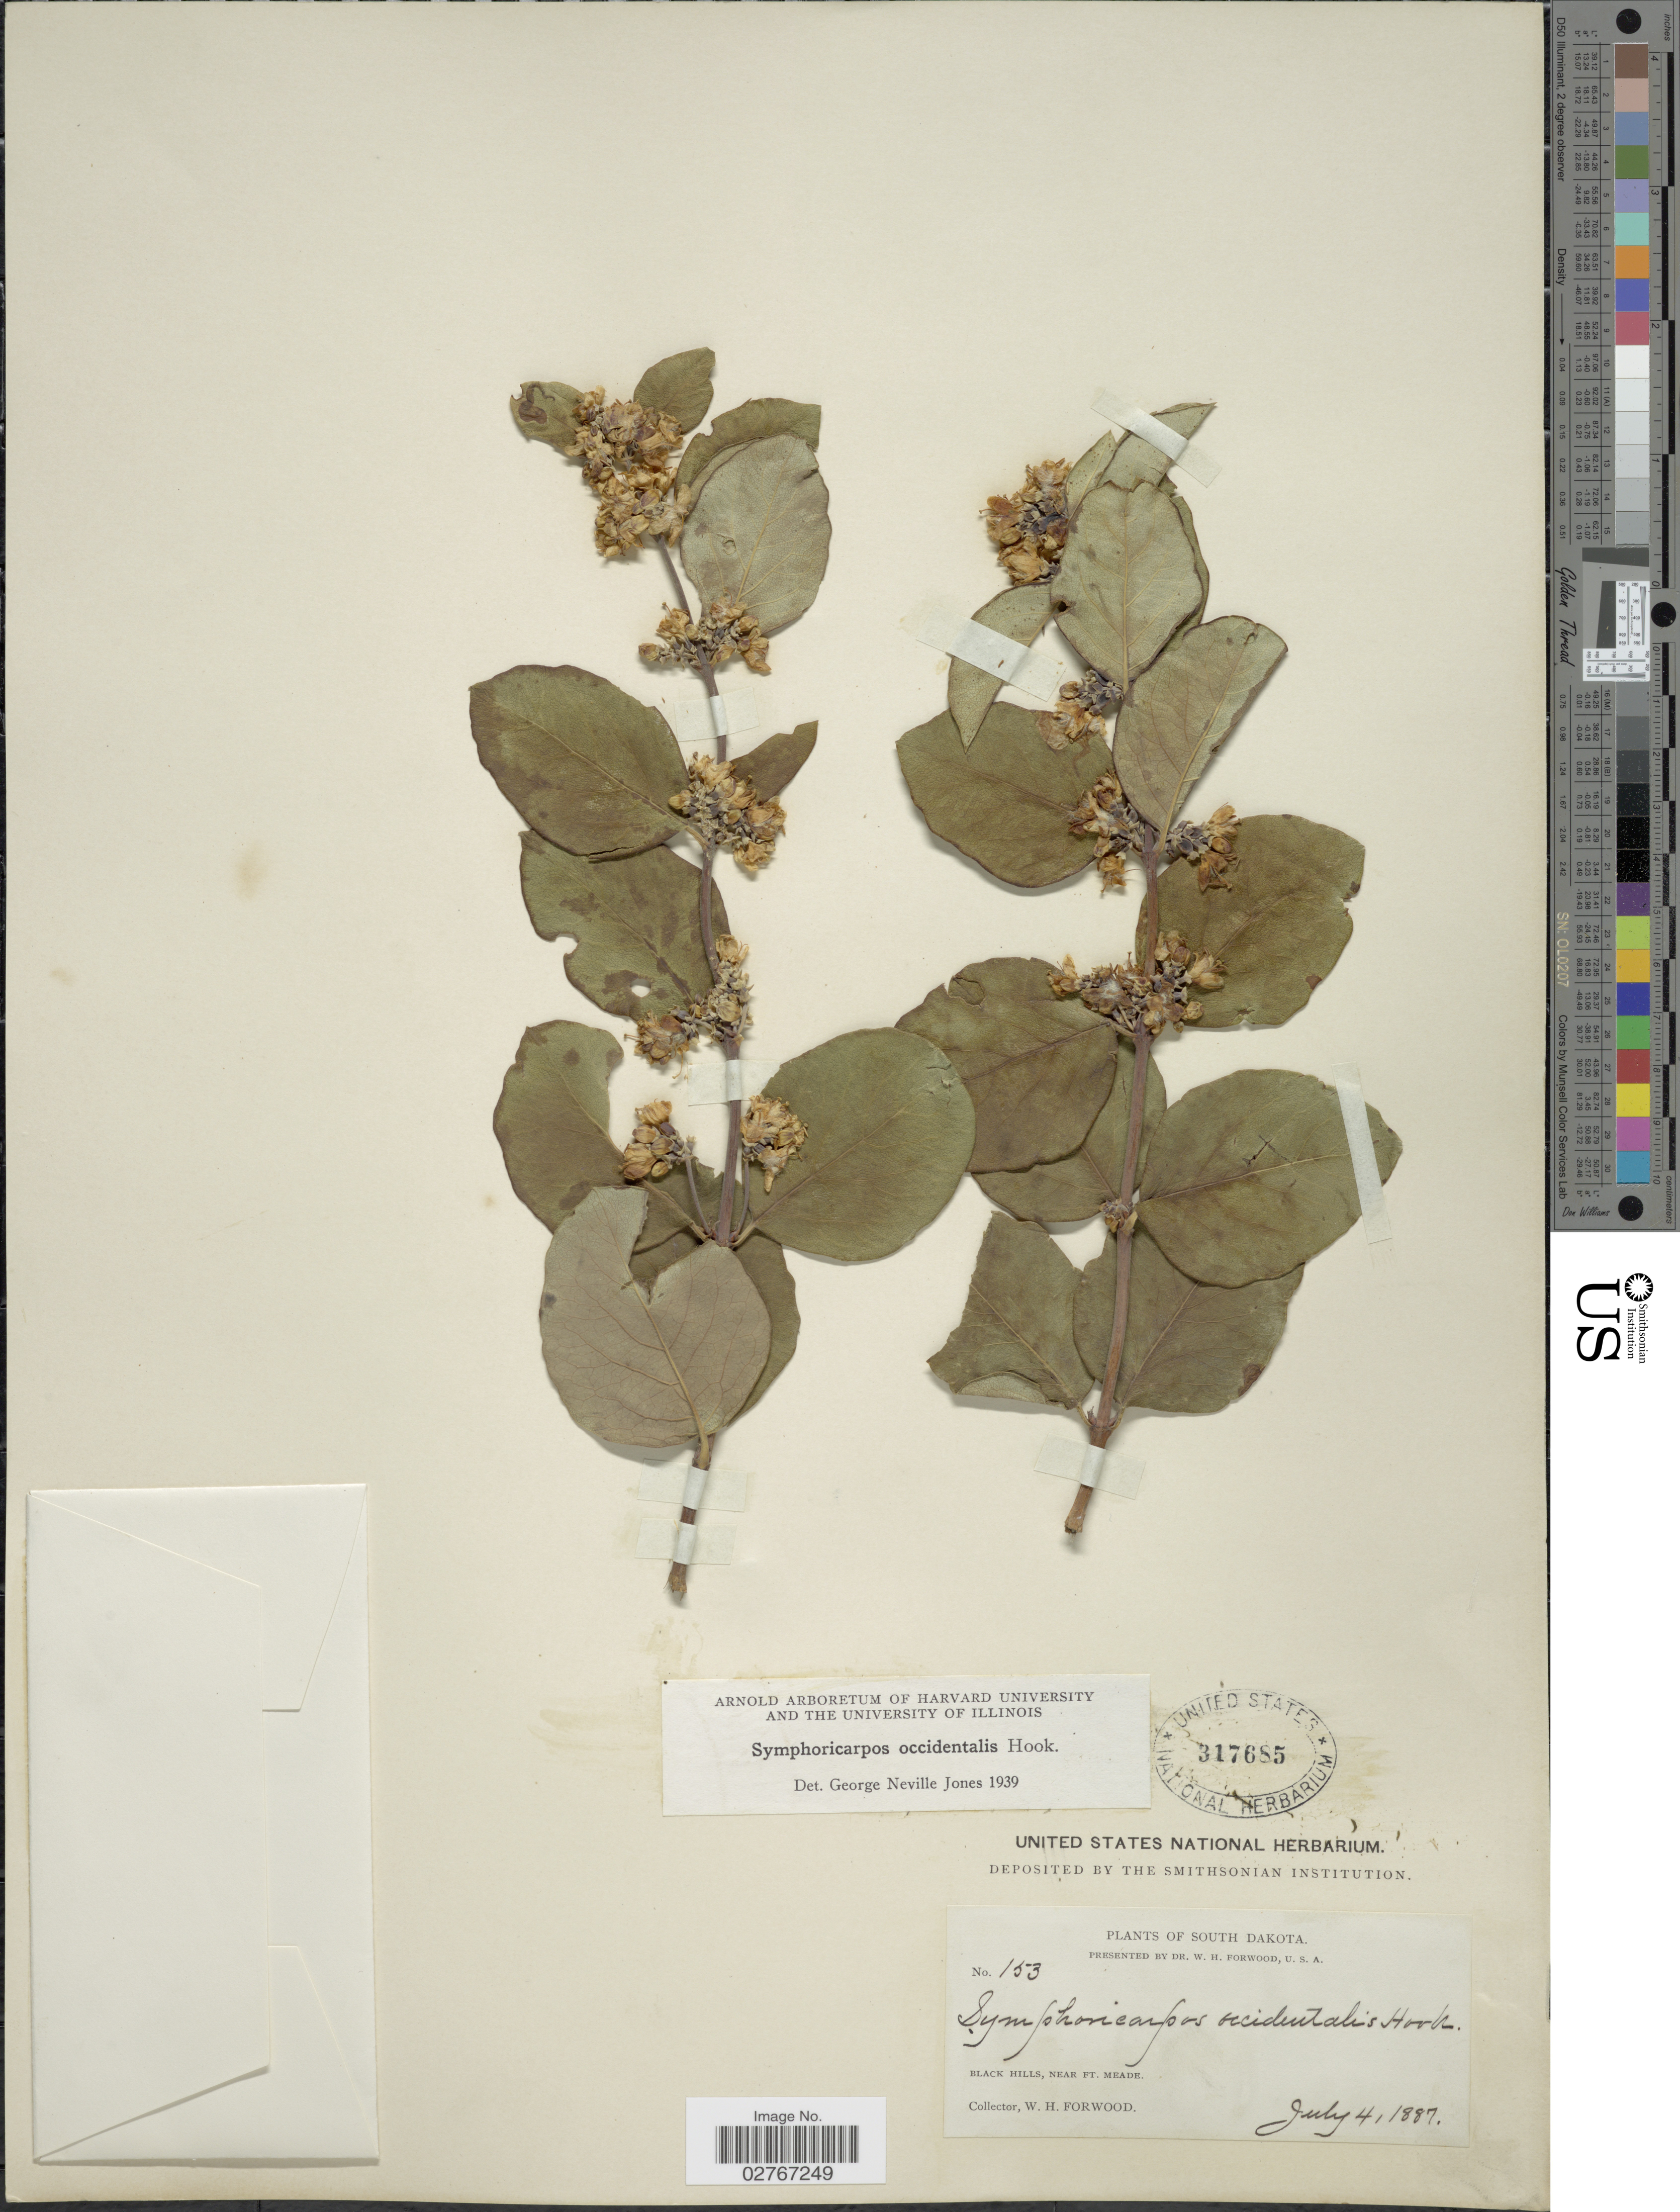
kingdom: Plantae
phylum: Tracheophyta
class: Magnoliopsida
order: Dipsacales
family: Caprifoliaceae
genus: Symphoricarpos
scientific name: Symphoricarpos occidentalis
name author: (R. Br.) Hook.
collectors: W. Forwood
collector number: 153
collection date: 1887-07-04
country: United States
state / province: South Dakota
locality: Black Hills, near Ft. Meade.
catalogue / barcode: US 317685